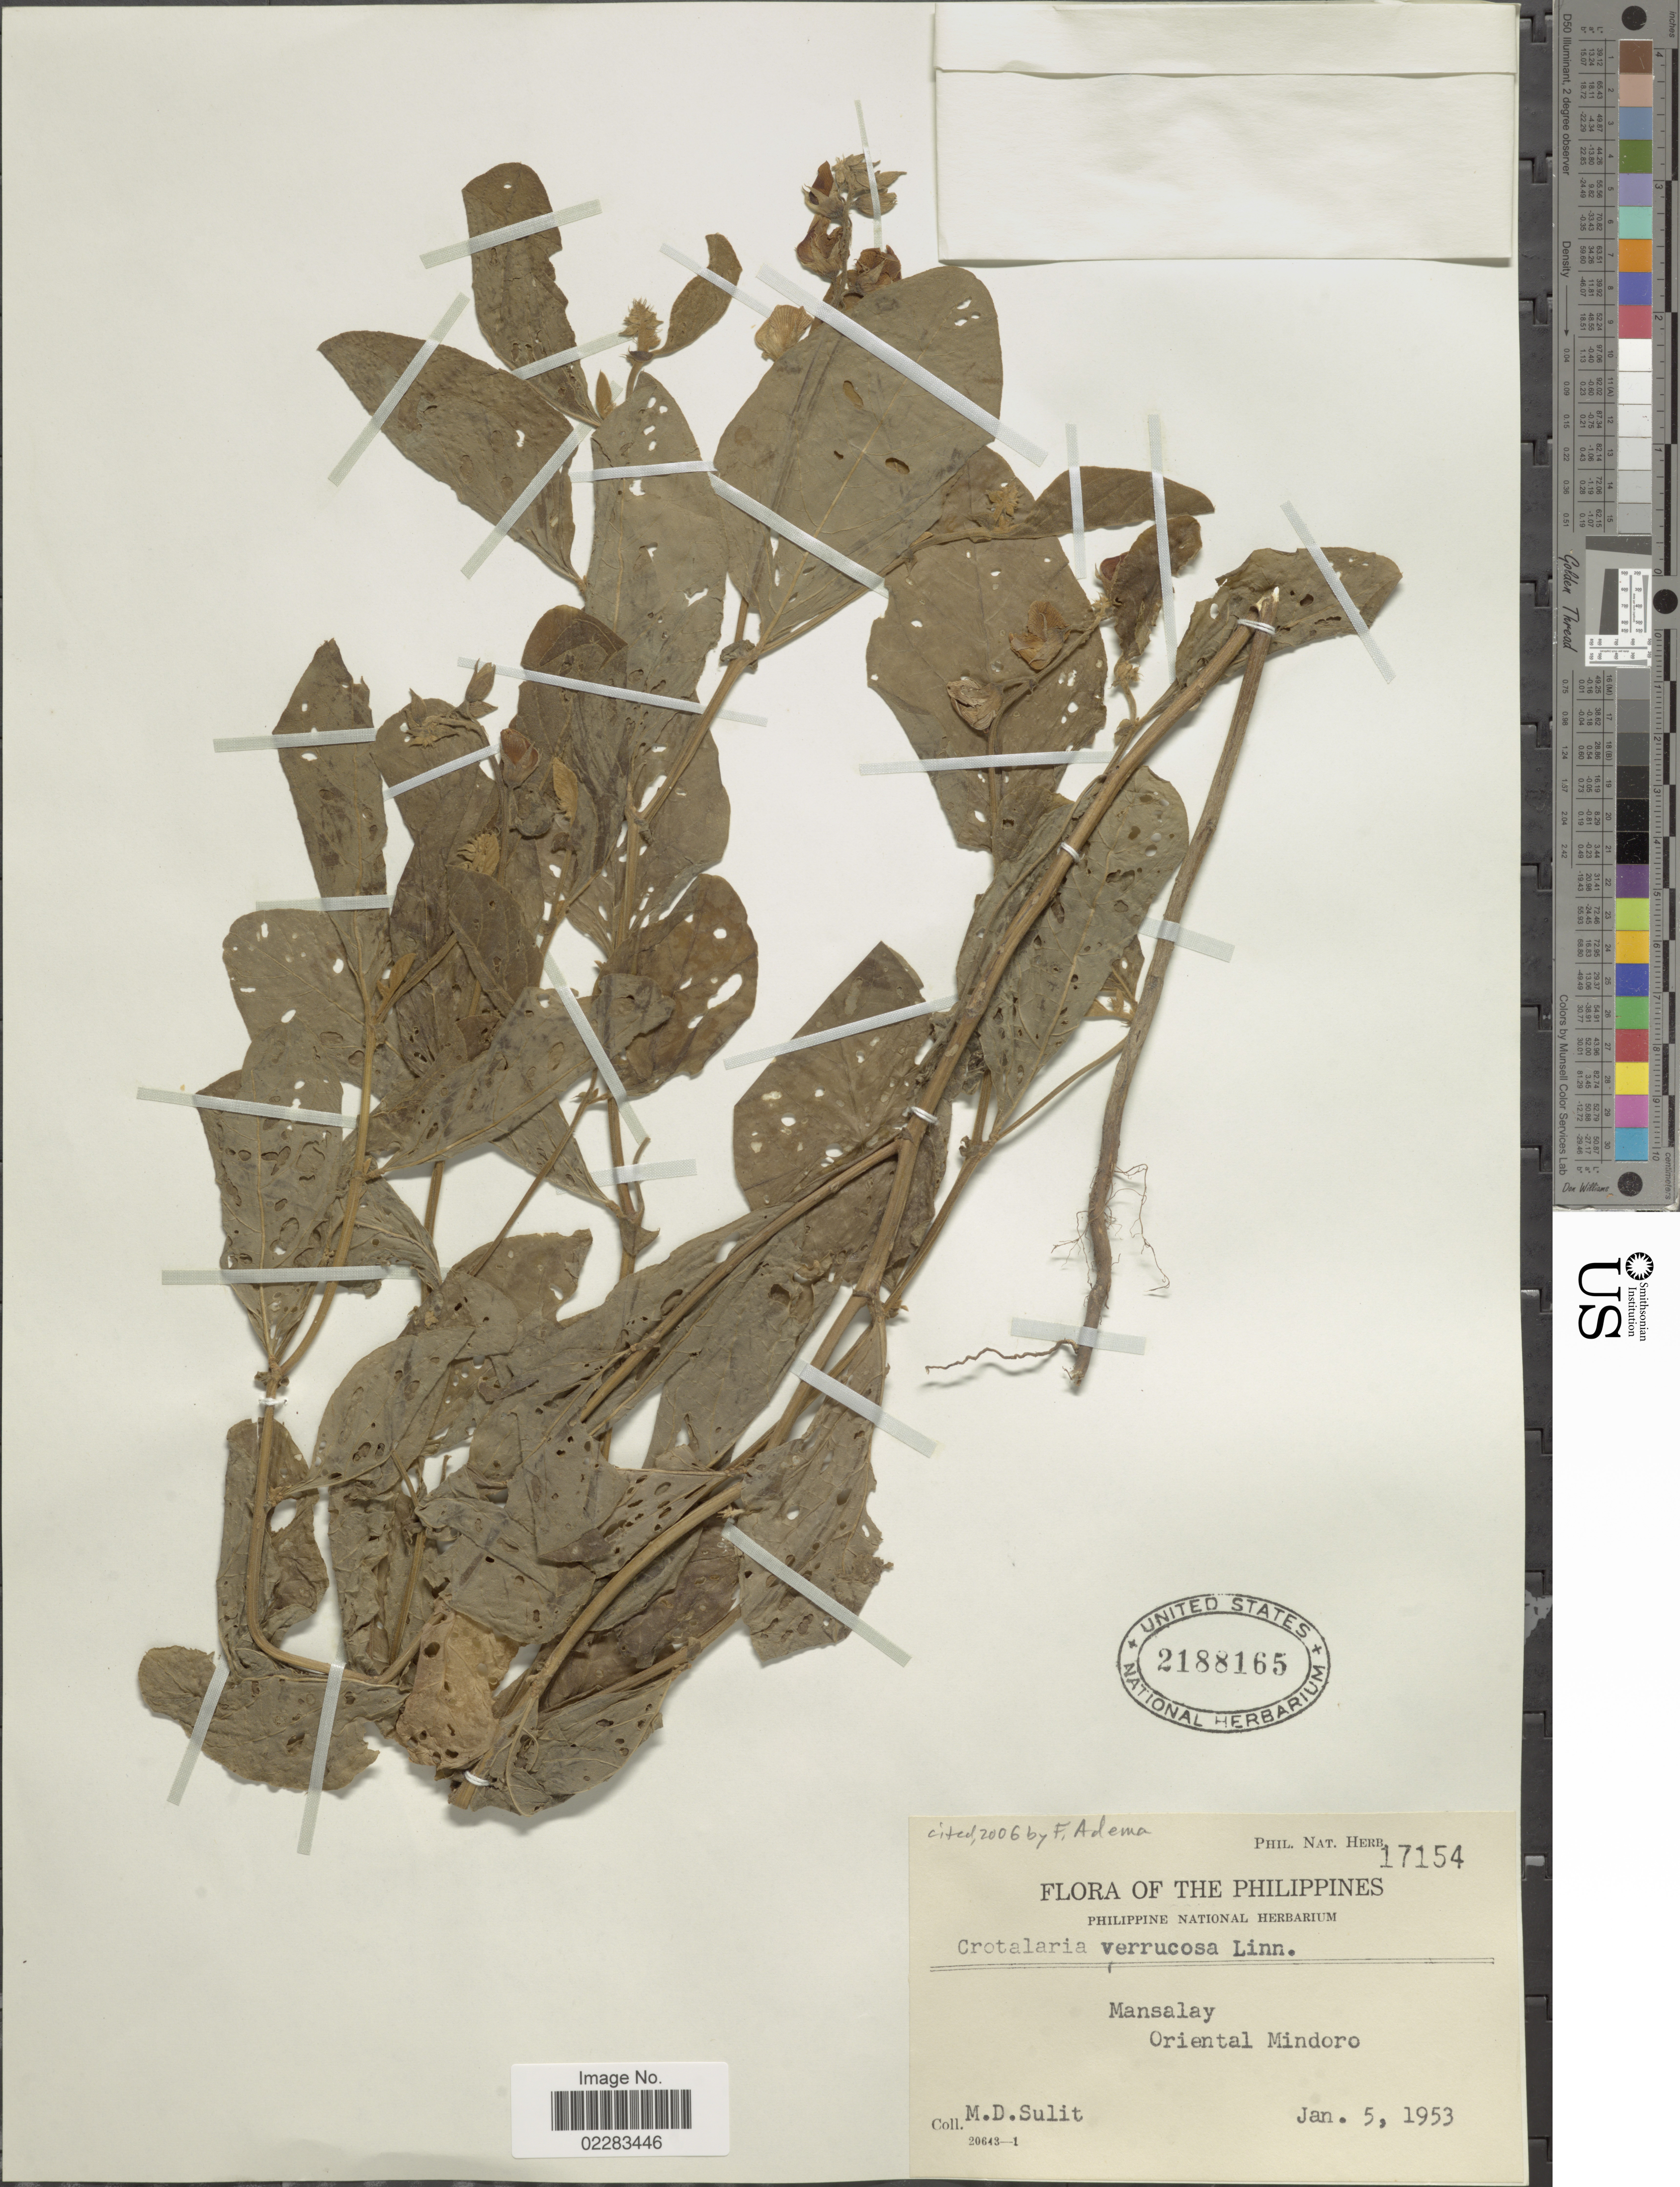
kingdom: Plantae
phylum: Tracheophyta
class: Magnoliopsida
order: Fabales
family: Fabaceae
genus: Crotalaria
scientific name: Crotalaria verrucosa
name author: L.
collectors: M. Sulit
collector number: Phil. Nat. Herb 17154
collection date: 1953-01-05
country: Philippines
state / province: Mimaropa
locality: Mansalay, Oriental Mindoro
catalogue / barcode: US 2188165